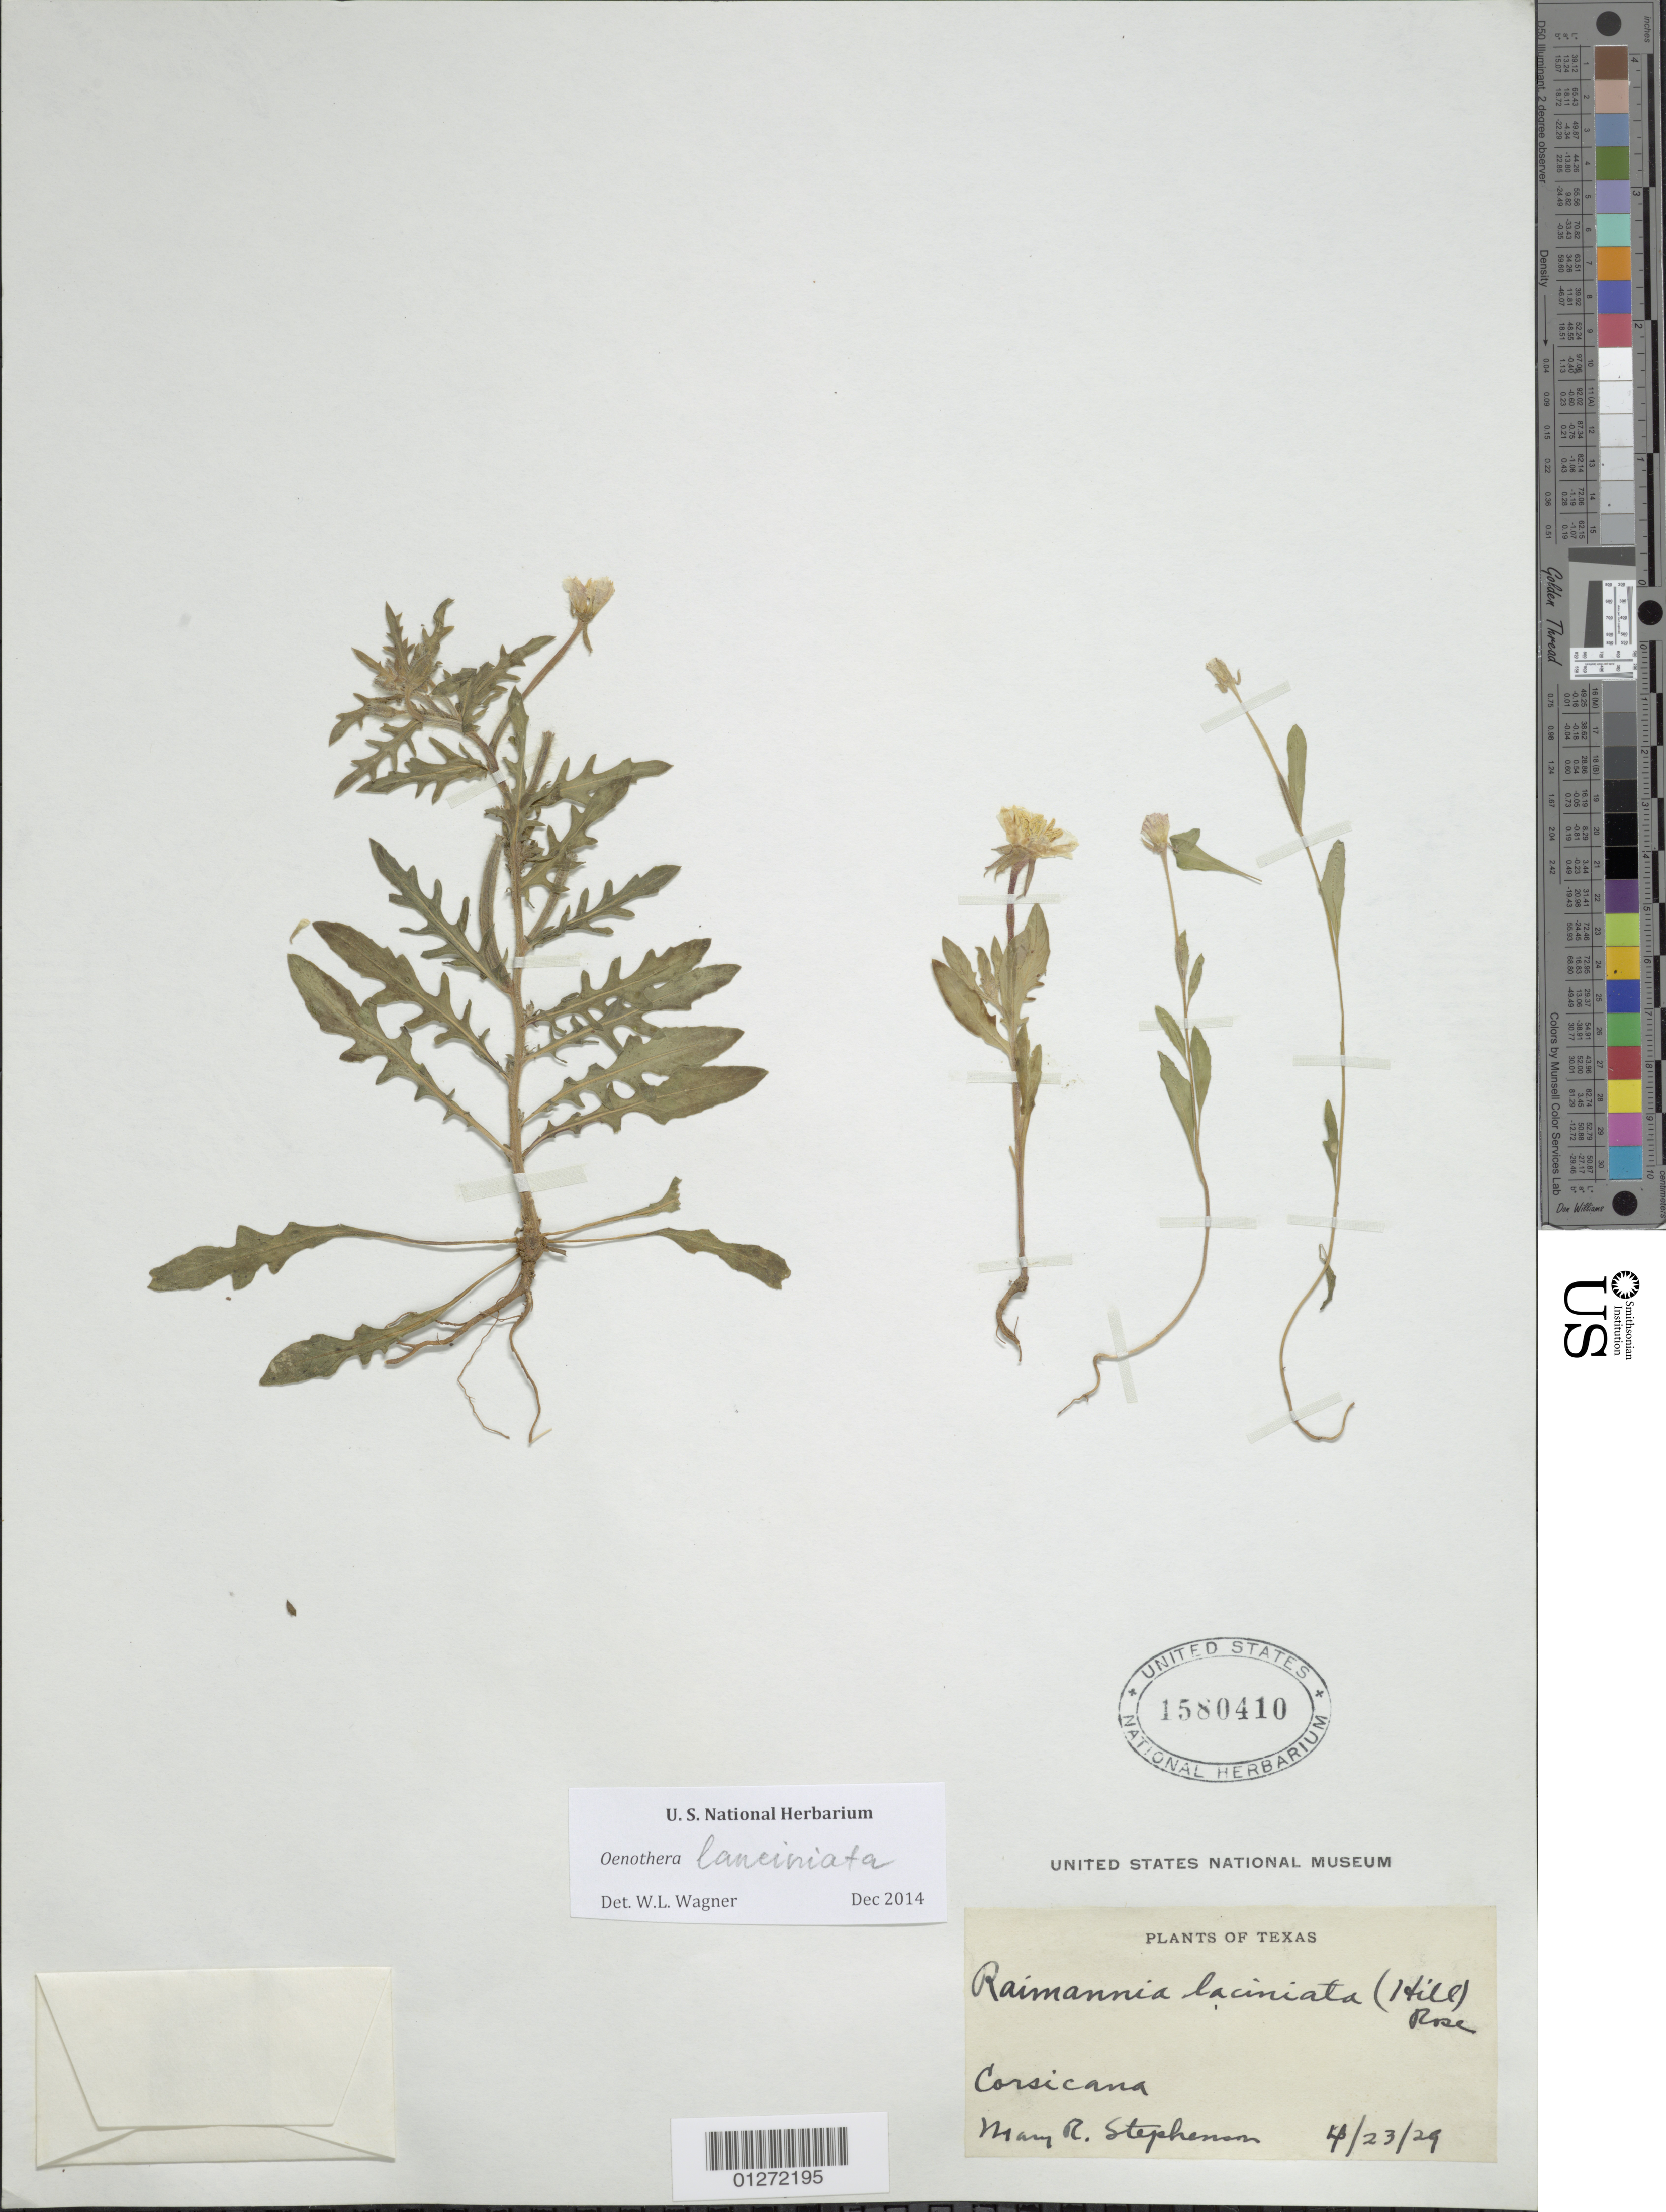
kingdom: Plantae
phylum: Tracheophyta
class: Magnoliopsida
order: Myrtales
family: Onagraceae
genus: Oenothera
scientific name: Oenothera laciniata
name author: Hill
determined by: Wagner, W. L., (BOT), Smithsonian Institution - National Museum of Natural History (UNITED STATES)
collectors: M. R. Stephenson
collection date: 1929-04-23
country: United States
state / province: Texas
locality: Corsicana.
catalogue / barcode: US 1580410